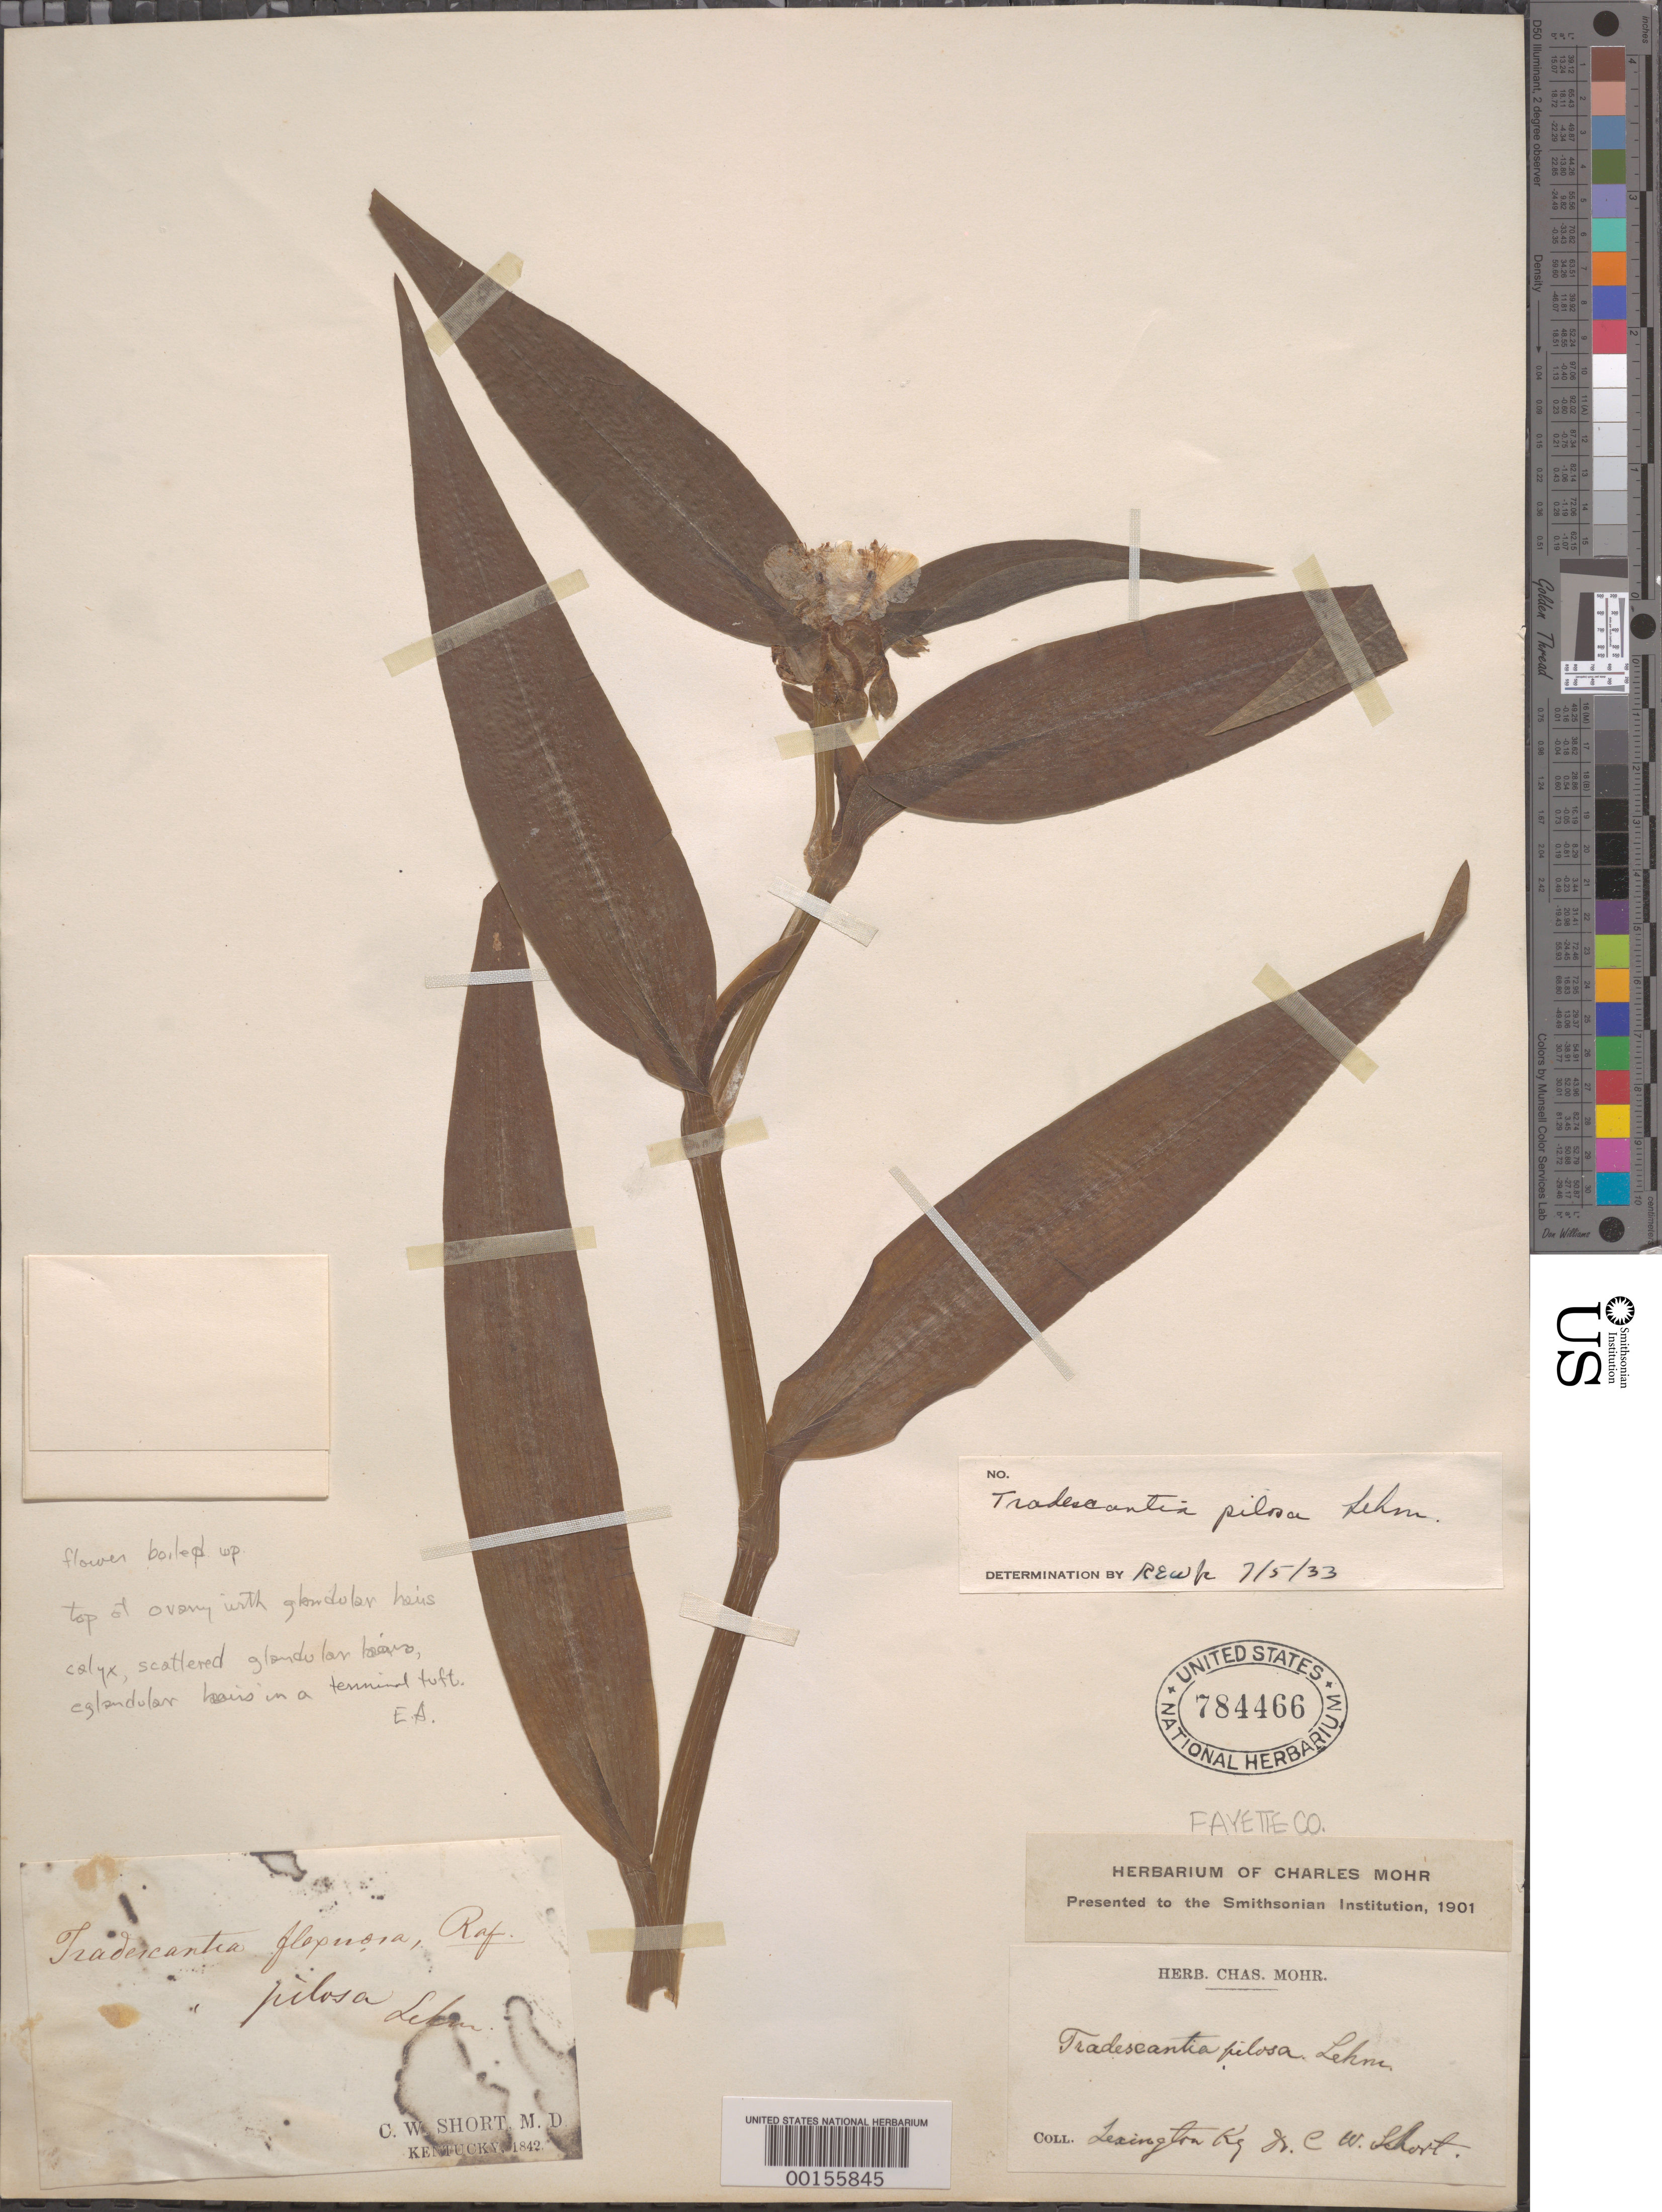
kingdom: Plantae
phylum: Tracheophyta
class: Liliopsida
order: Commelinales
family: Commelinaceae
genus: Tradescantia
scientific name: Tradescantia subaspera var. subaspera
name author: Ker Gawl.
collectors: C. W. Short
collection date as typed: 1842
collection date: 1842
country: United States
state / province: Kentucky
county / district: Fayette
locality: Lexington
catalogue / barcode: US 784466